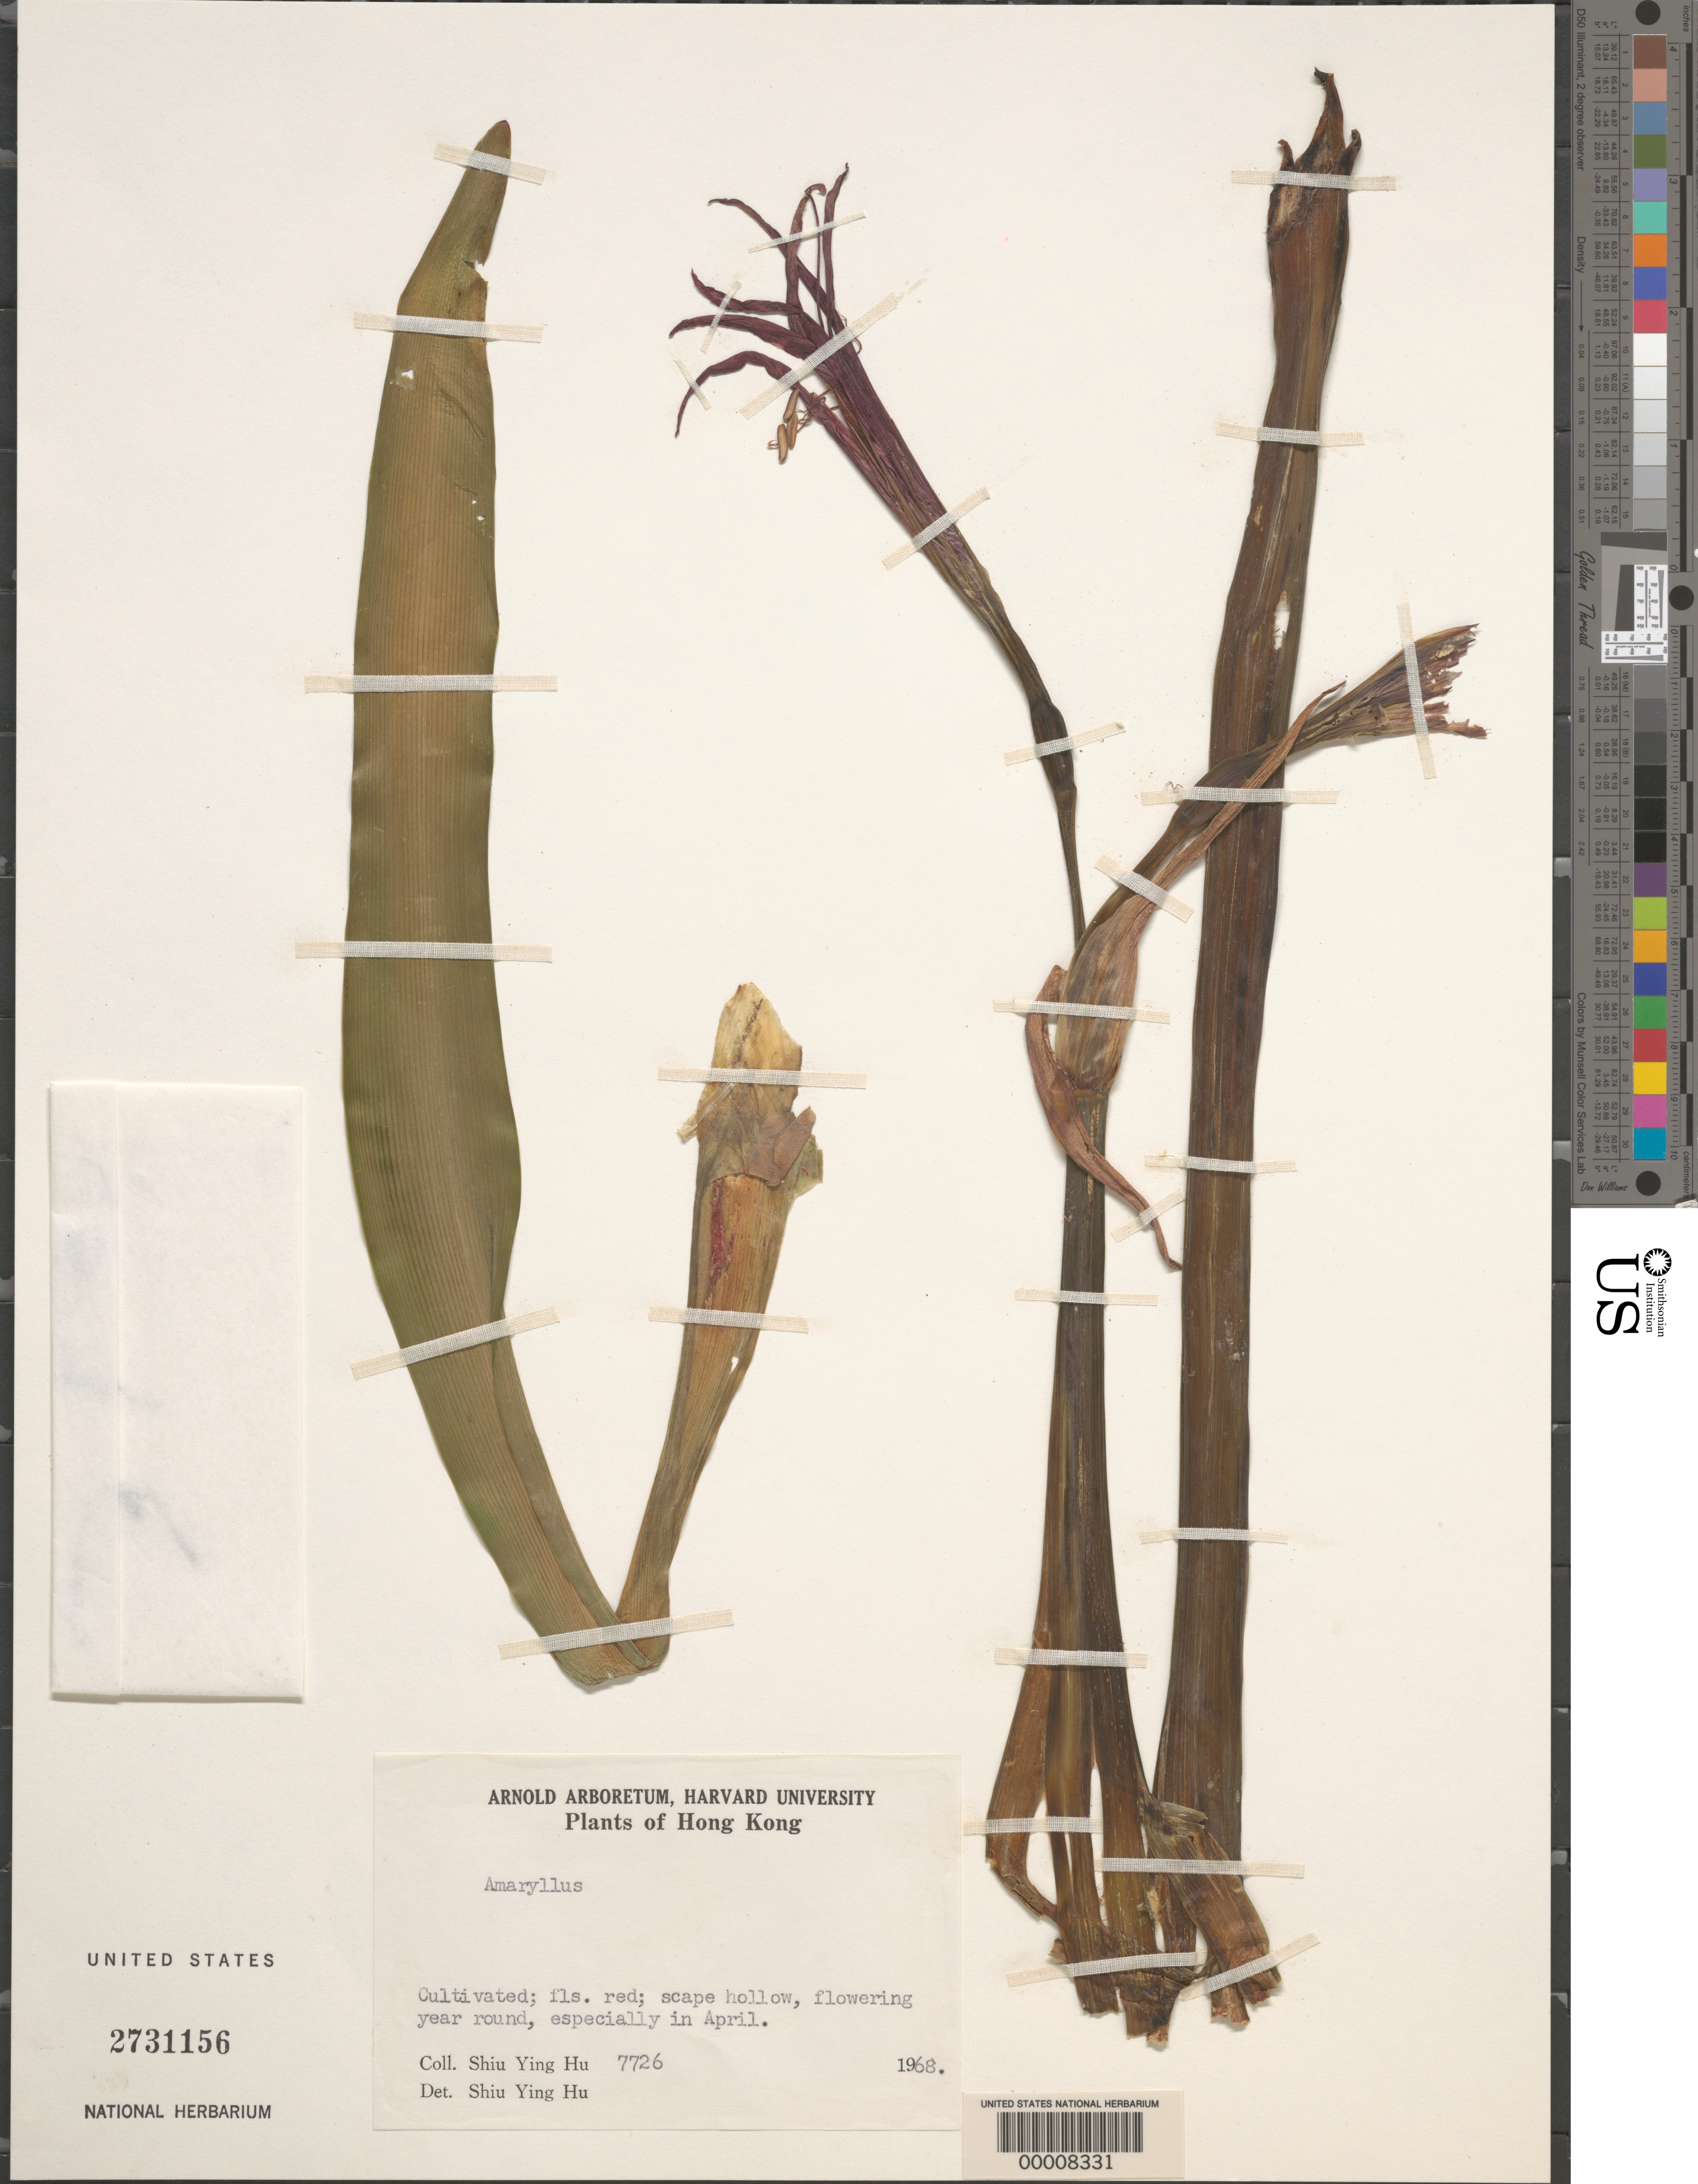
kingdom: Plantae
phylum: Tracheophyta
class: Liliopsida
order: Asparagales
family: Amaryllidaceae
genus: Amaryllis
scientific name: Amaryllis sp.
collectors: Y. Shiu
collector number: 7726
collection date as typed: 1968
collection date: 1968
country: China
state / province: Hong Kong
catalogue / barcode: US 2731156